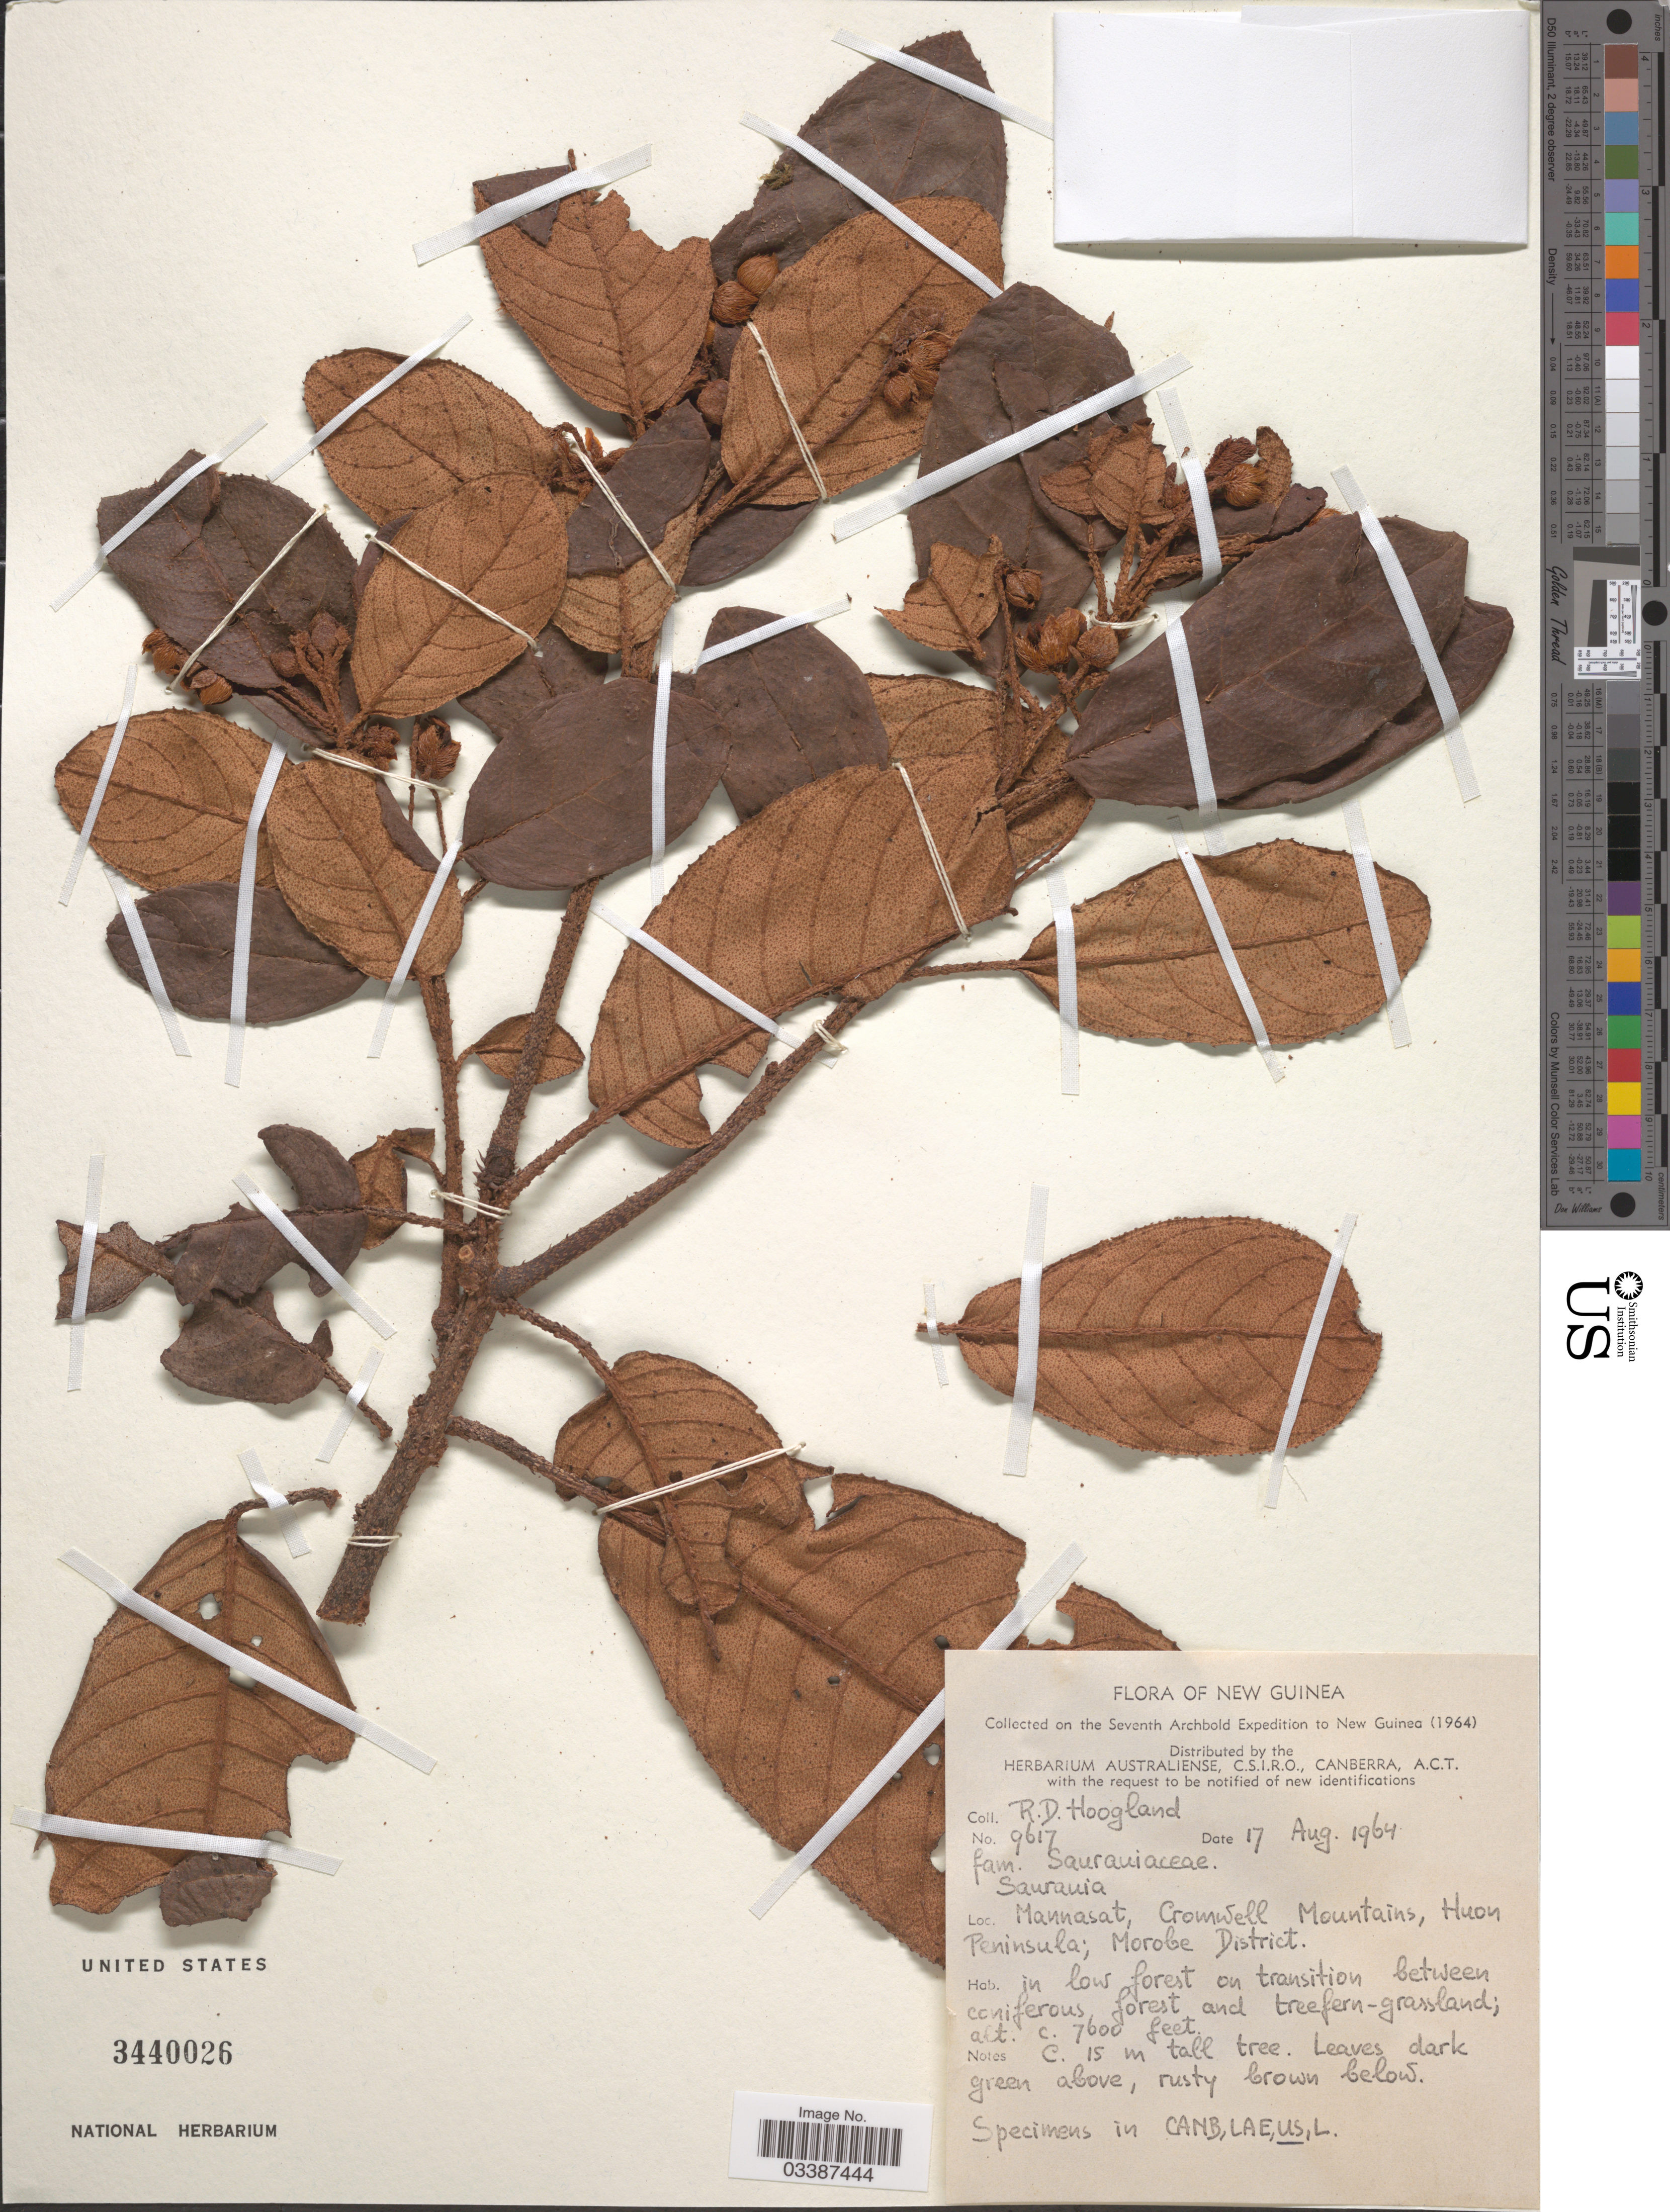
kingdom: Plantae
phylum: Tracheophyta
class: Magnoliopsida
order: Ericales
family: Actinidiaceae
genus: Saurauia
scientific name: Saurauia sp.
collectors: R. D. Hoogland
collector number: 9617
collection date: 1964-08-17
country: Papua New Guinea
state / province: Morobe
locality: New Guinea. Mannasat, Cromwell Mountains, Huon Peninsula; Morobe District.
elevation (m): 2316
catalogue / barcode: US 3440026